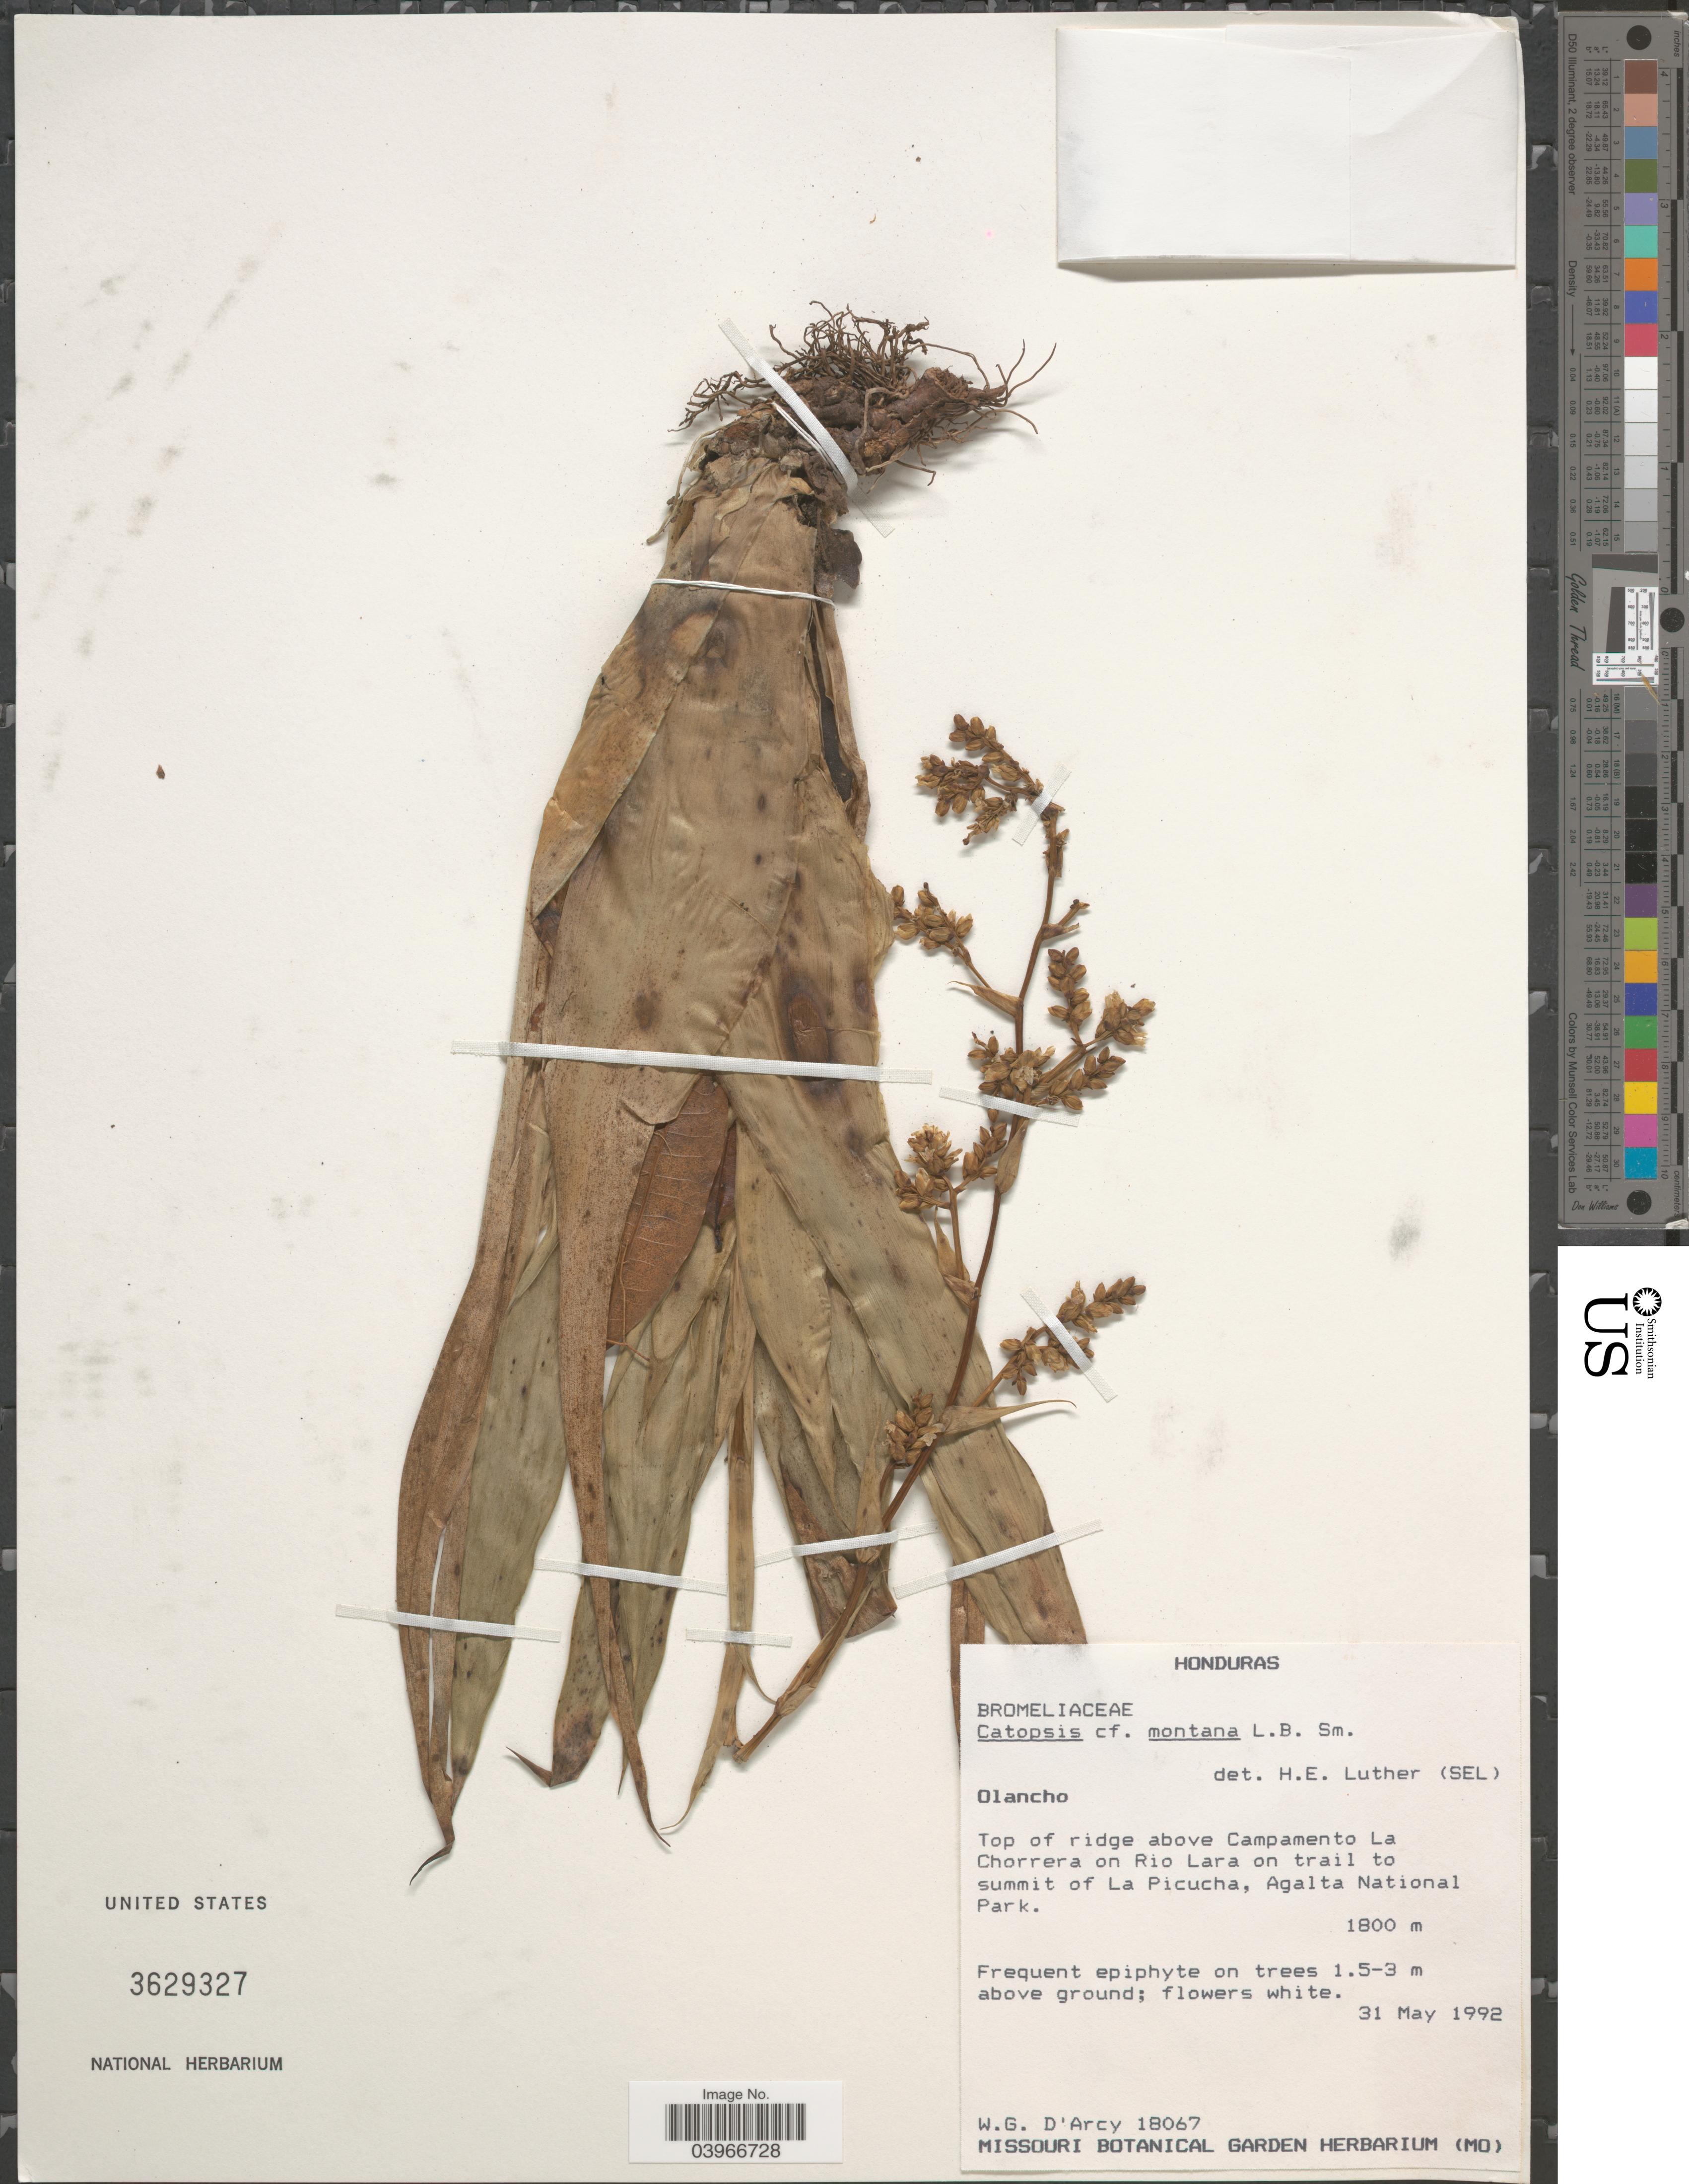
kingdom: Plantae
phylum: Tracheophyta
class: Liliopsida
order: Poales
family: Bromeliaceae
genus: Catopsis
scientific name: Catopsis montana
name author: L.B. Sm.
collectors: W. G. D'Arcy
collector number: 18067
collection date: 1992-05-31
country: Honduras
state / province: Olancho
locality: Top of ridge above Campamento La Chorrera on Rio Lara on trail to summit of La Picucha, Agalta National Park.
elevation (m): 1800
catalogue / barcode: US 3629327